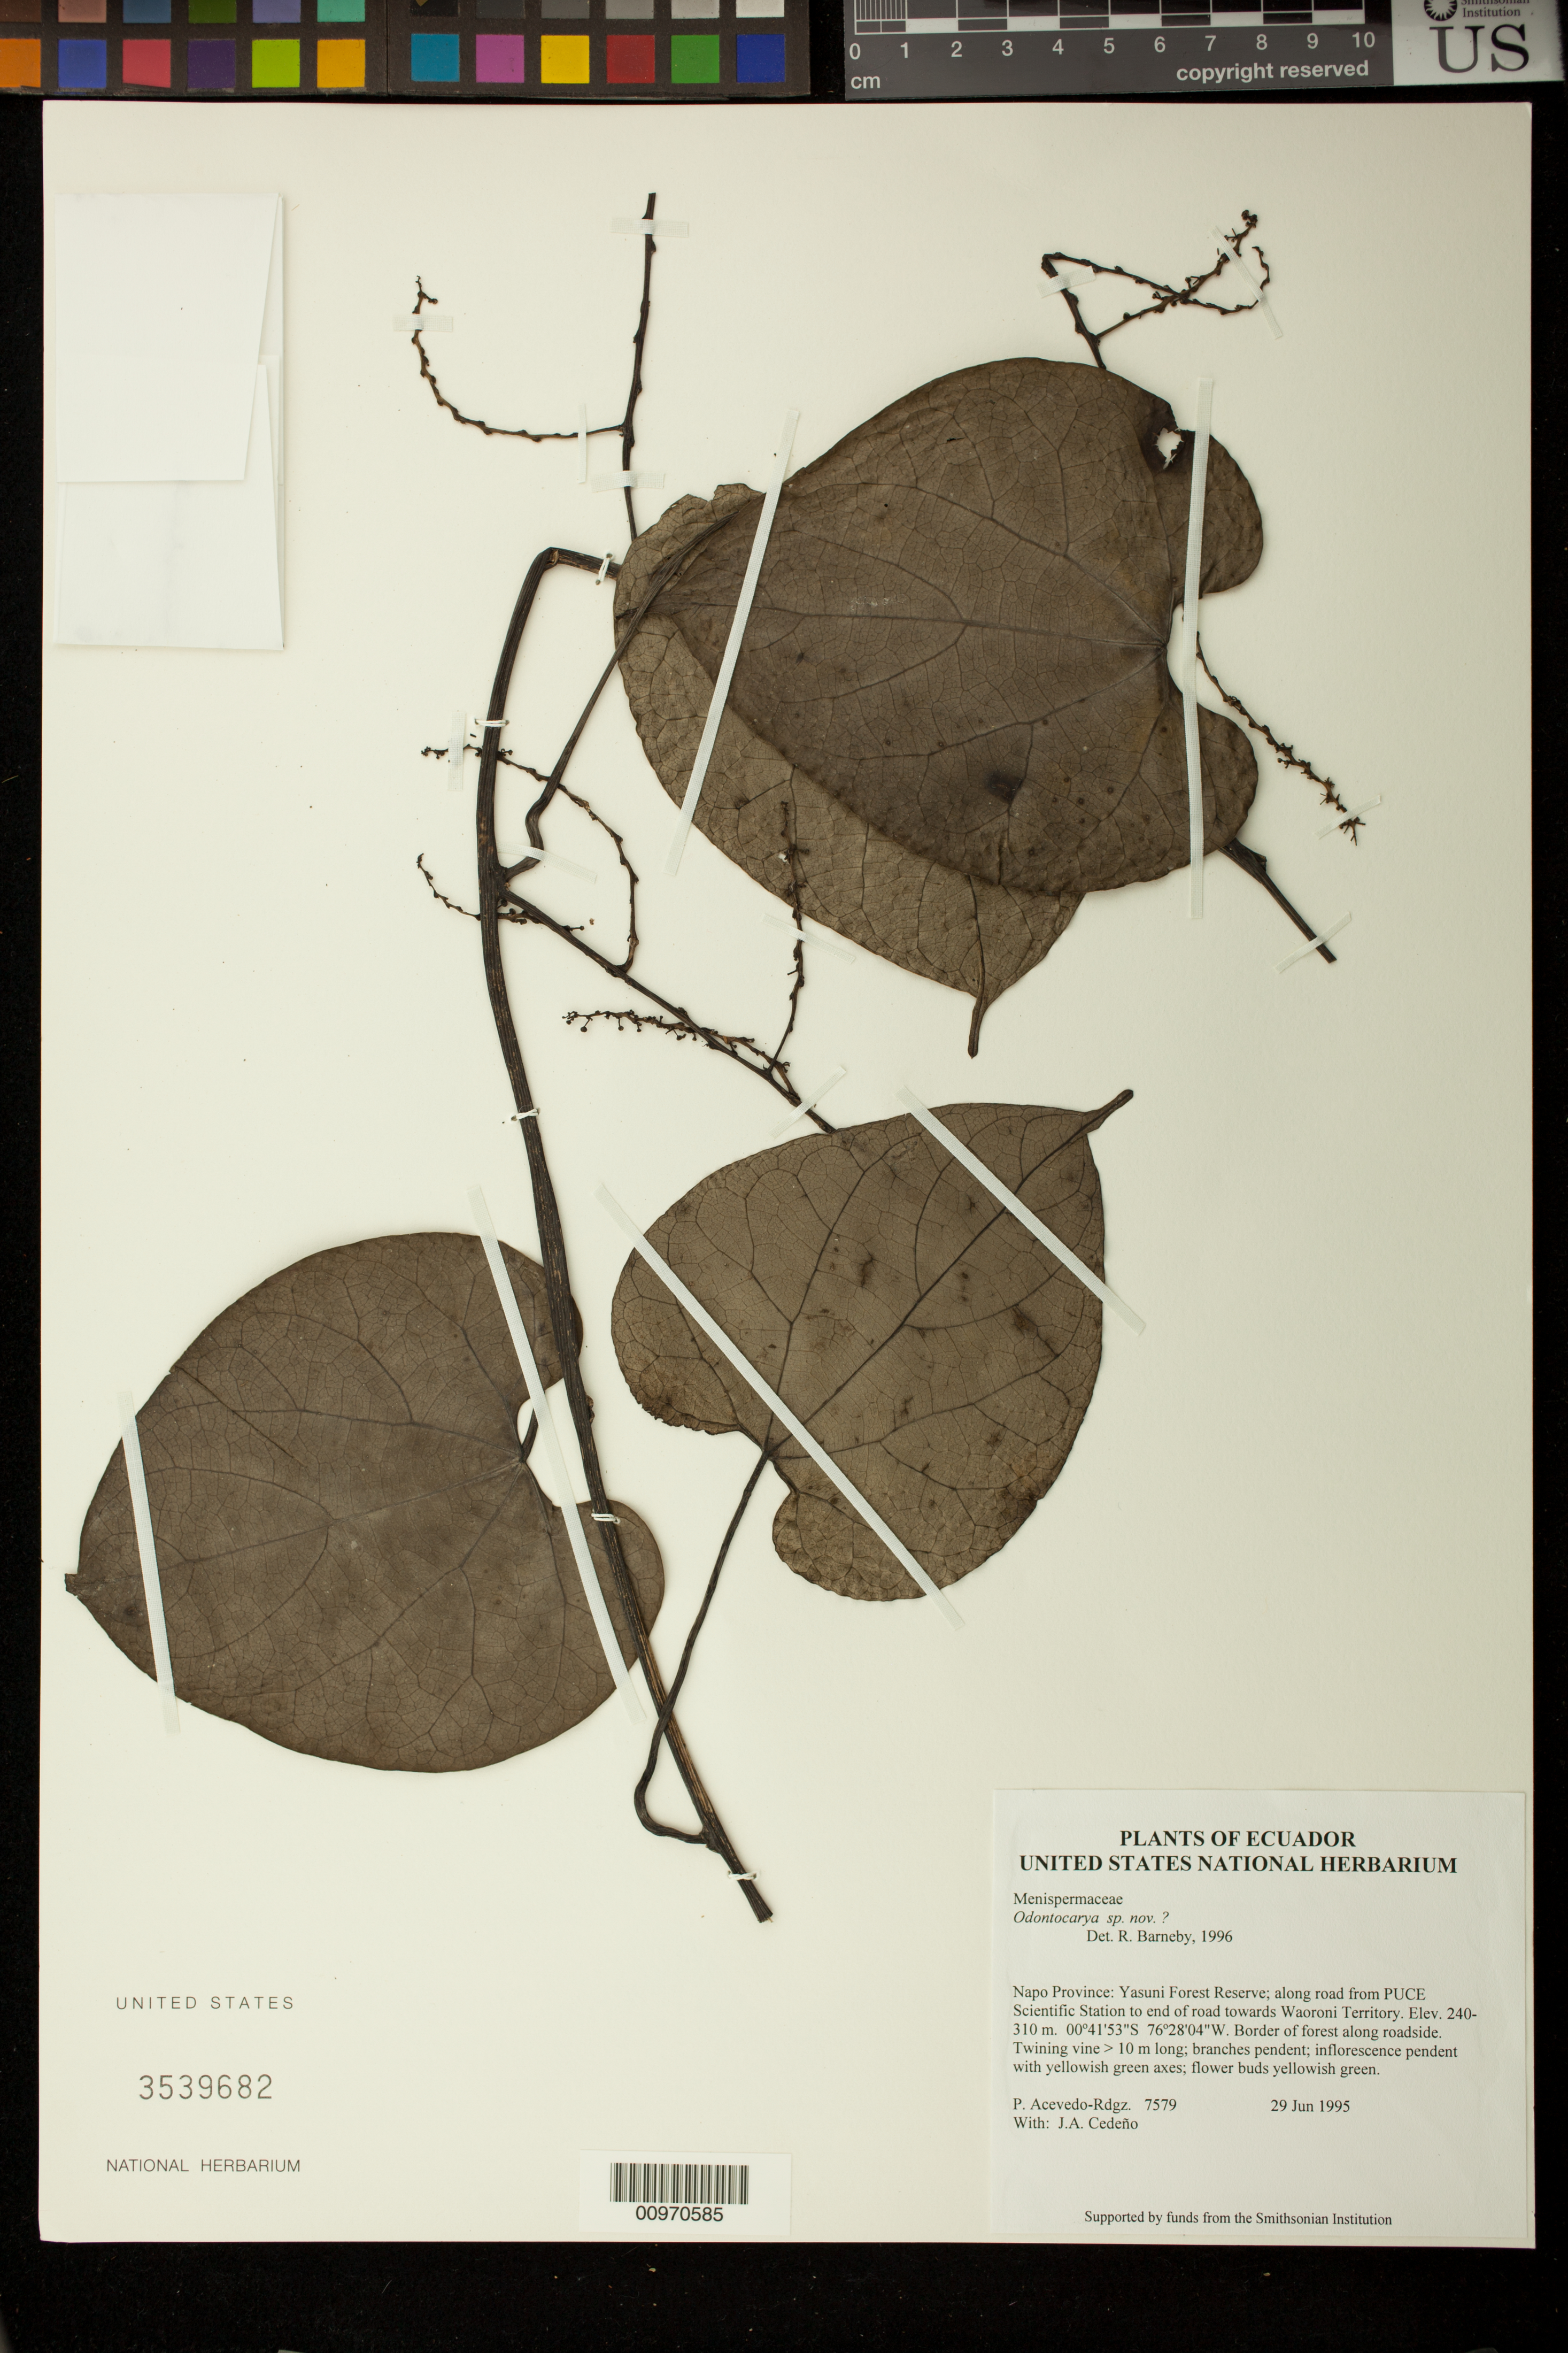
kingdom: Plantae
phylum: Tracheophyta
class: Magnoliopsida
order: Ranunculales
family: Menispermaceae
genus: Odontocarya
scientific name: Odontocarya micrantha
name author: (Diels) Barneby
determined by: Strong, M. T., (US), Smithsonian Institution - National Museum of Natural History (UNITED STATES)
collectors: P. Acevedo-Rodr. & J. A. Cedeño M.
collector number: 7579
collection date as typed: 29 Jun 1995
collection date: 1995-06-29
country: Ecuador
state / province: Napo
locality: Napo Province: Yasuni Forest Reserve; along road from PUCE Scientific Station to end of road towards Waoroni Territory.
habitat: Border of forest along roadside.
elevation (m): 240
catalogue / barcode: US 3539682